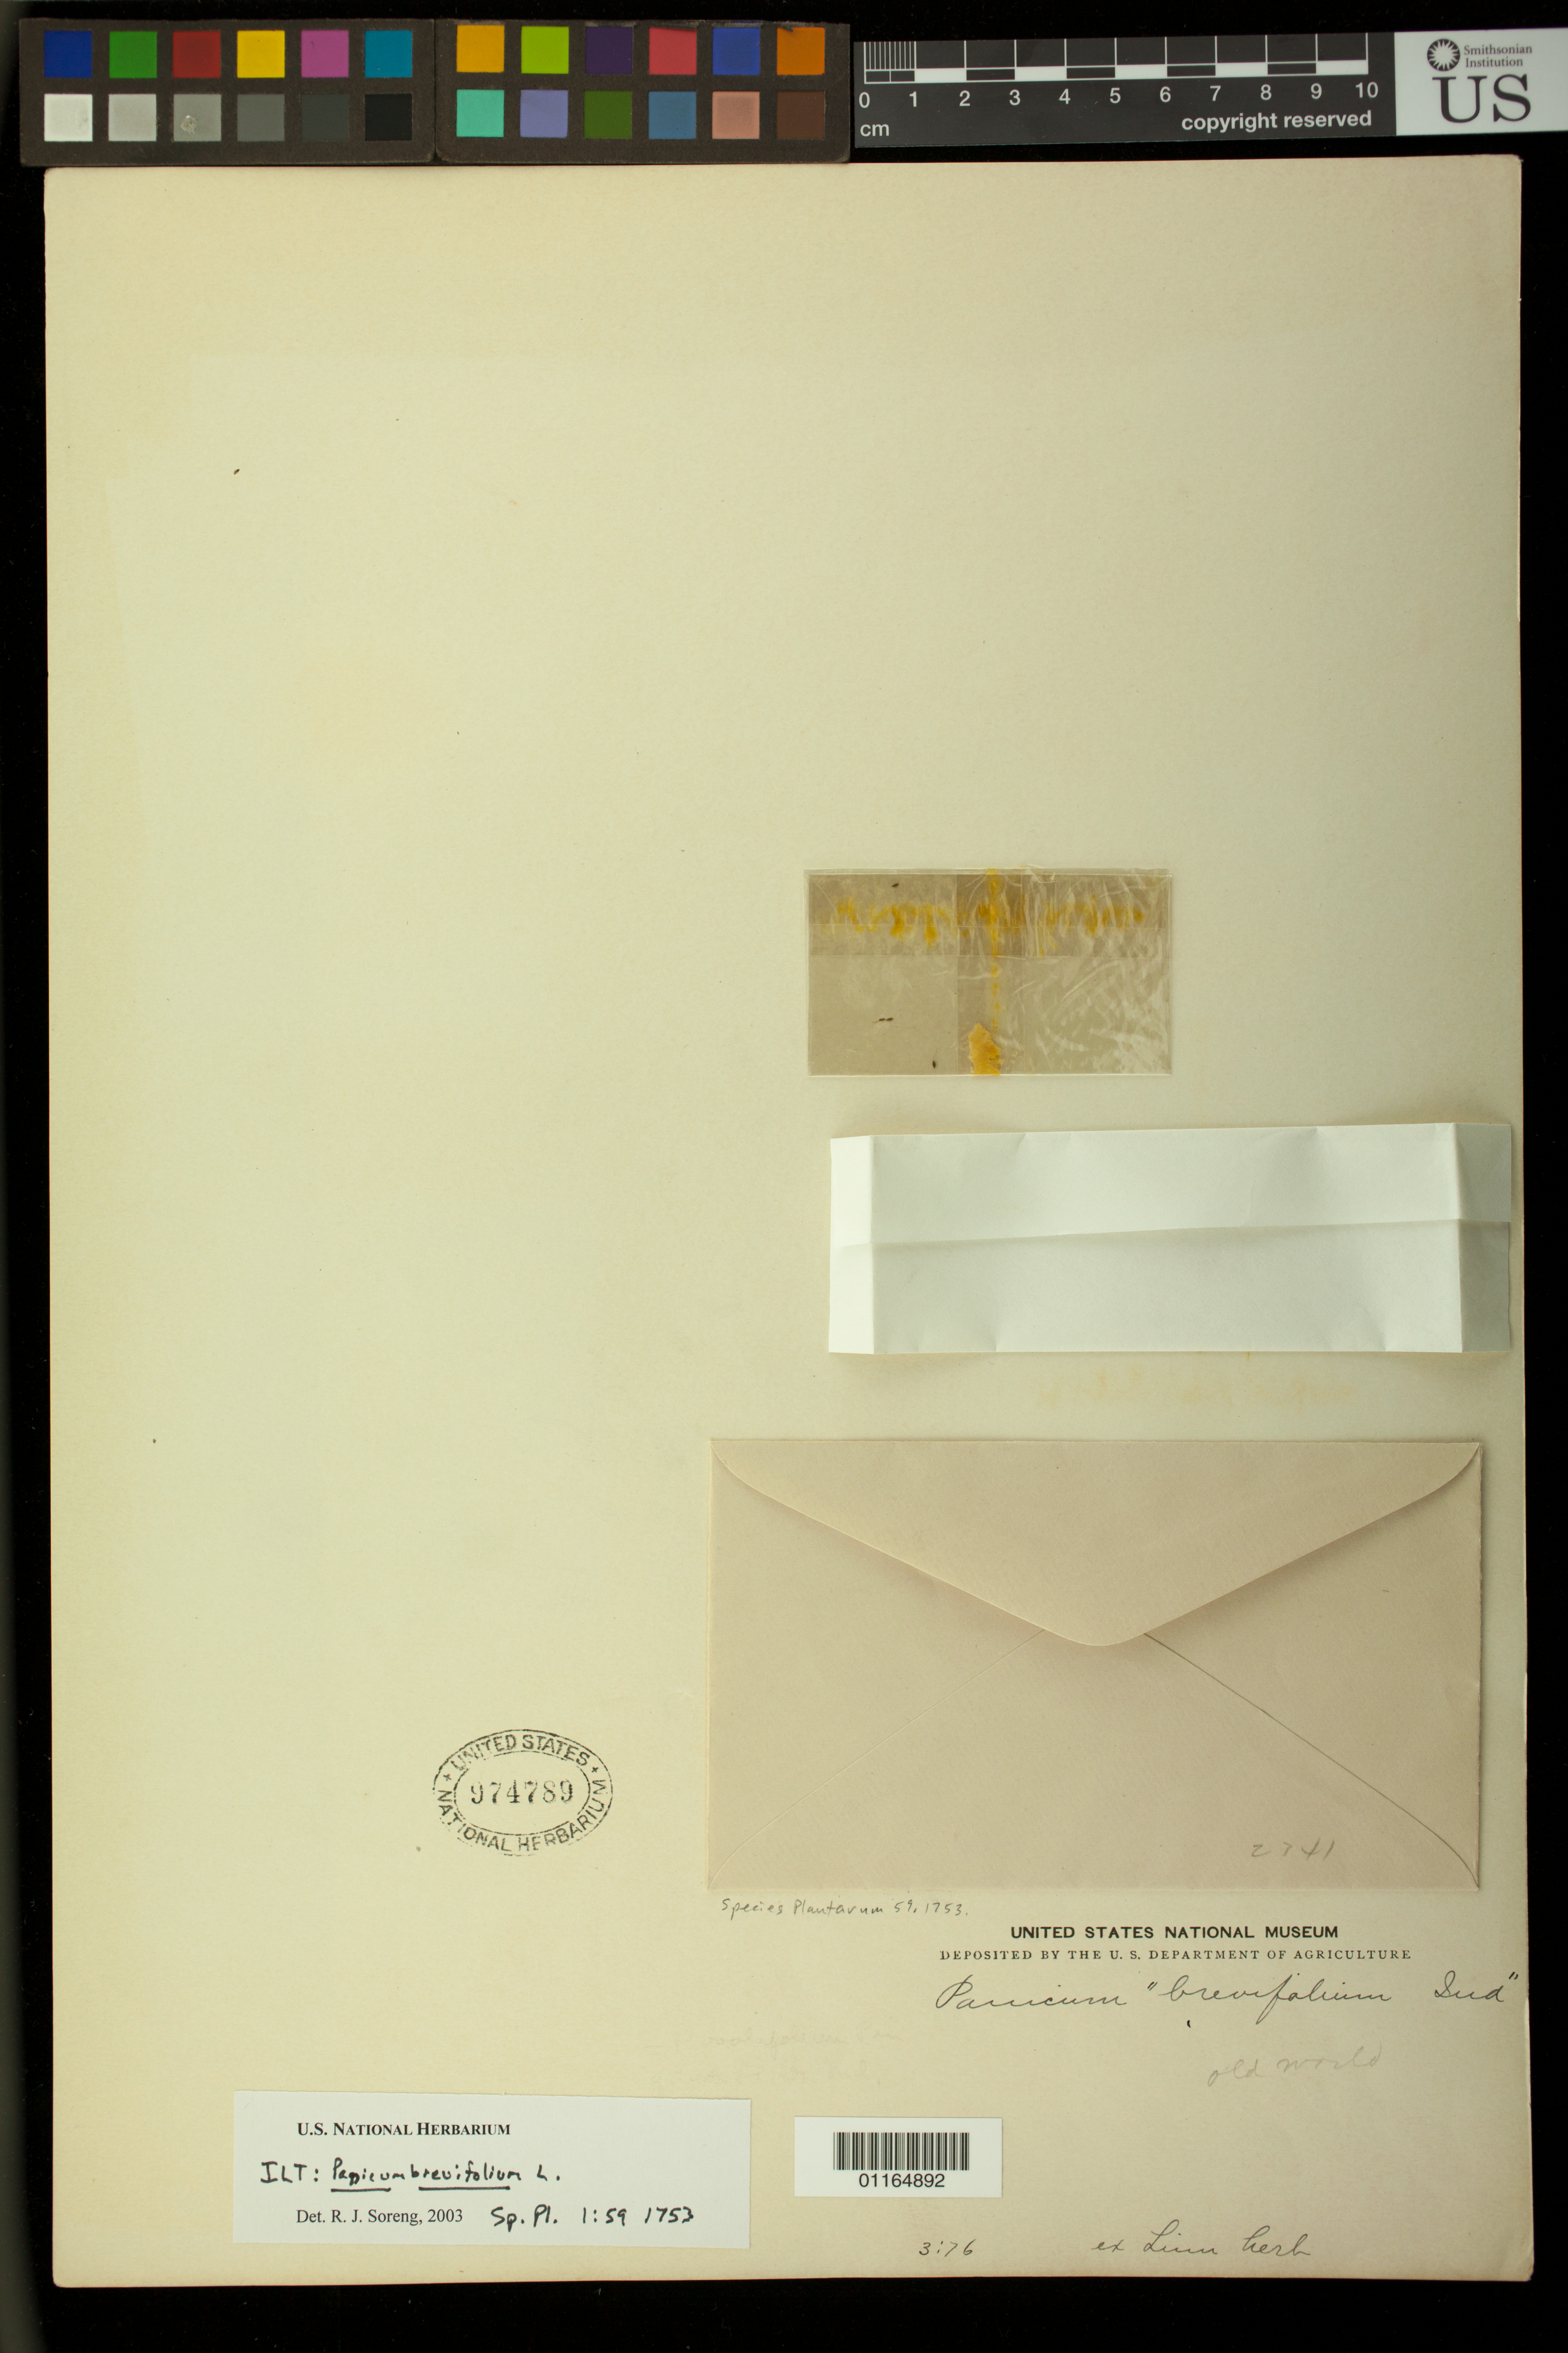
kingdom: Plantae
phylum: Tracheophyta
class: Liliopsida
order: Poales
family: Poaceae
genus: Panicum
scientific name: Panicum brevifolium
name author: L.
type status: Type Collection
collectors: ex herb. Linn.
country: India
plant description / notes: Fragmentary material of type specimen ex herb. Linn. (!) [2 fragment packets on sheet; material has apparently been transferred from the old one to the new one] Annotated as "ILT" [isolectotype] by R. Soreng (2003).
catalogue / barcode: US 974789